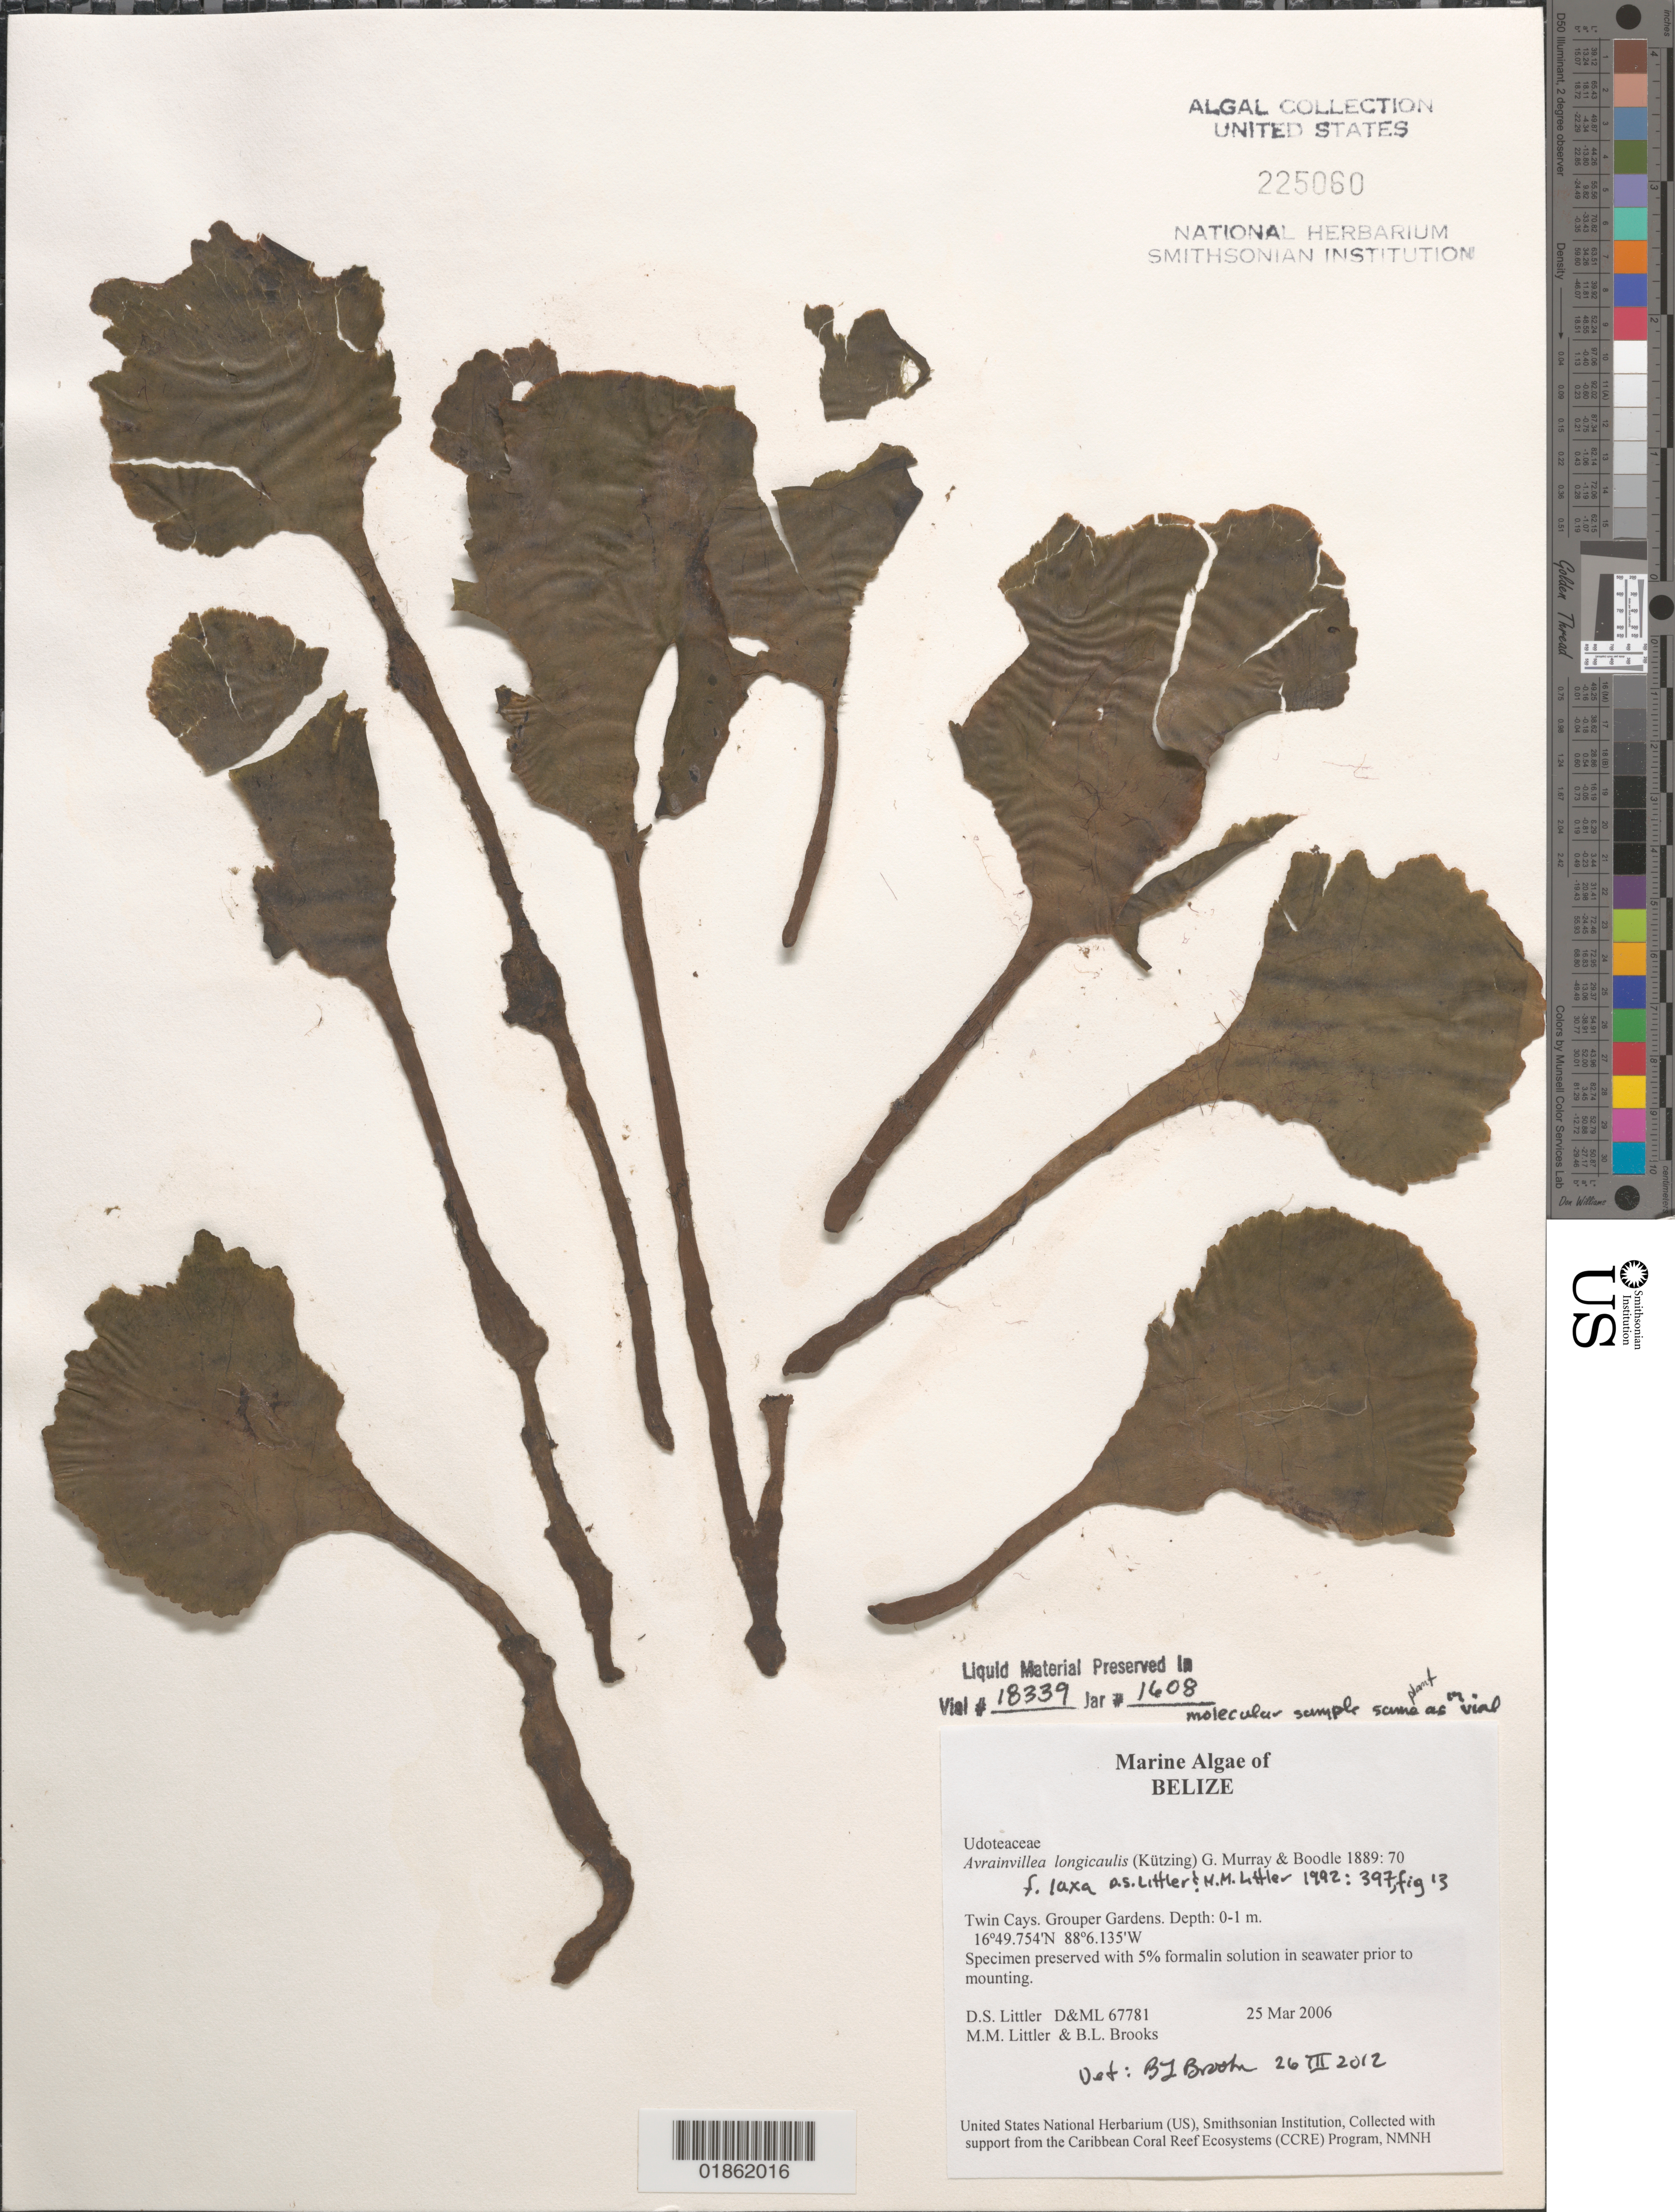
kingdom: Plantae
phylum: Chlorophyta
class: Ulvophyceae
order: Bryopsidales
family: Dichotomosiphonaceae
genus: Avrainvillea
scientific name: Avrainvillea longicaulis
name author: (Kütz.) G. Murray & Boodle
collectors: D. S. Littler & M. M. Littler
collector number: D&ML 67781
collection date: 2006-03-25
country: Belize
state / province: Stann Creek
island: Twin Cays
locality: Twin Cays. Grouper Gardens.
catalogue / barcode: US 225060